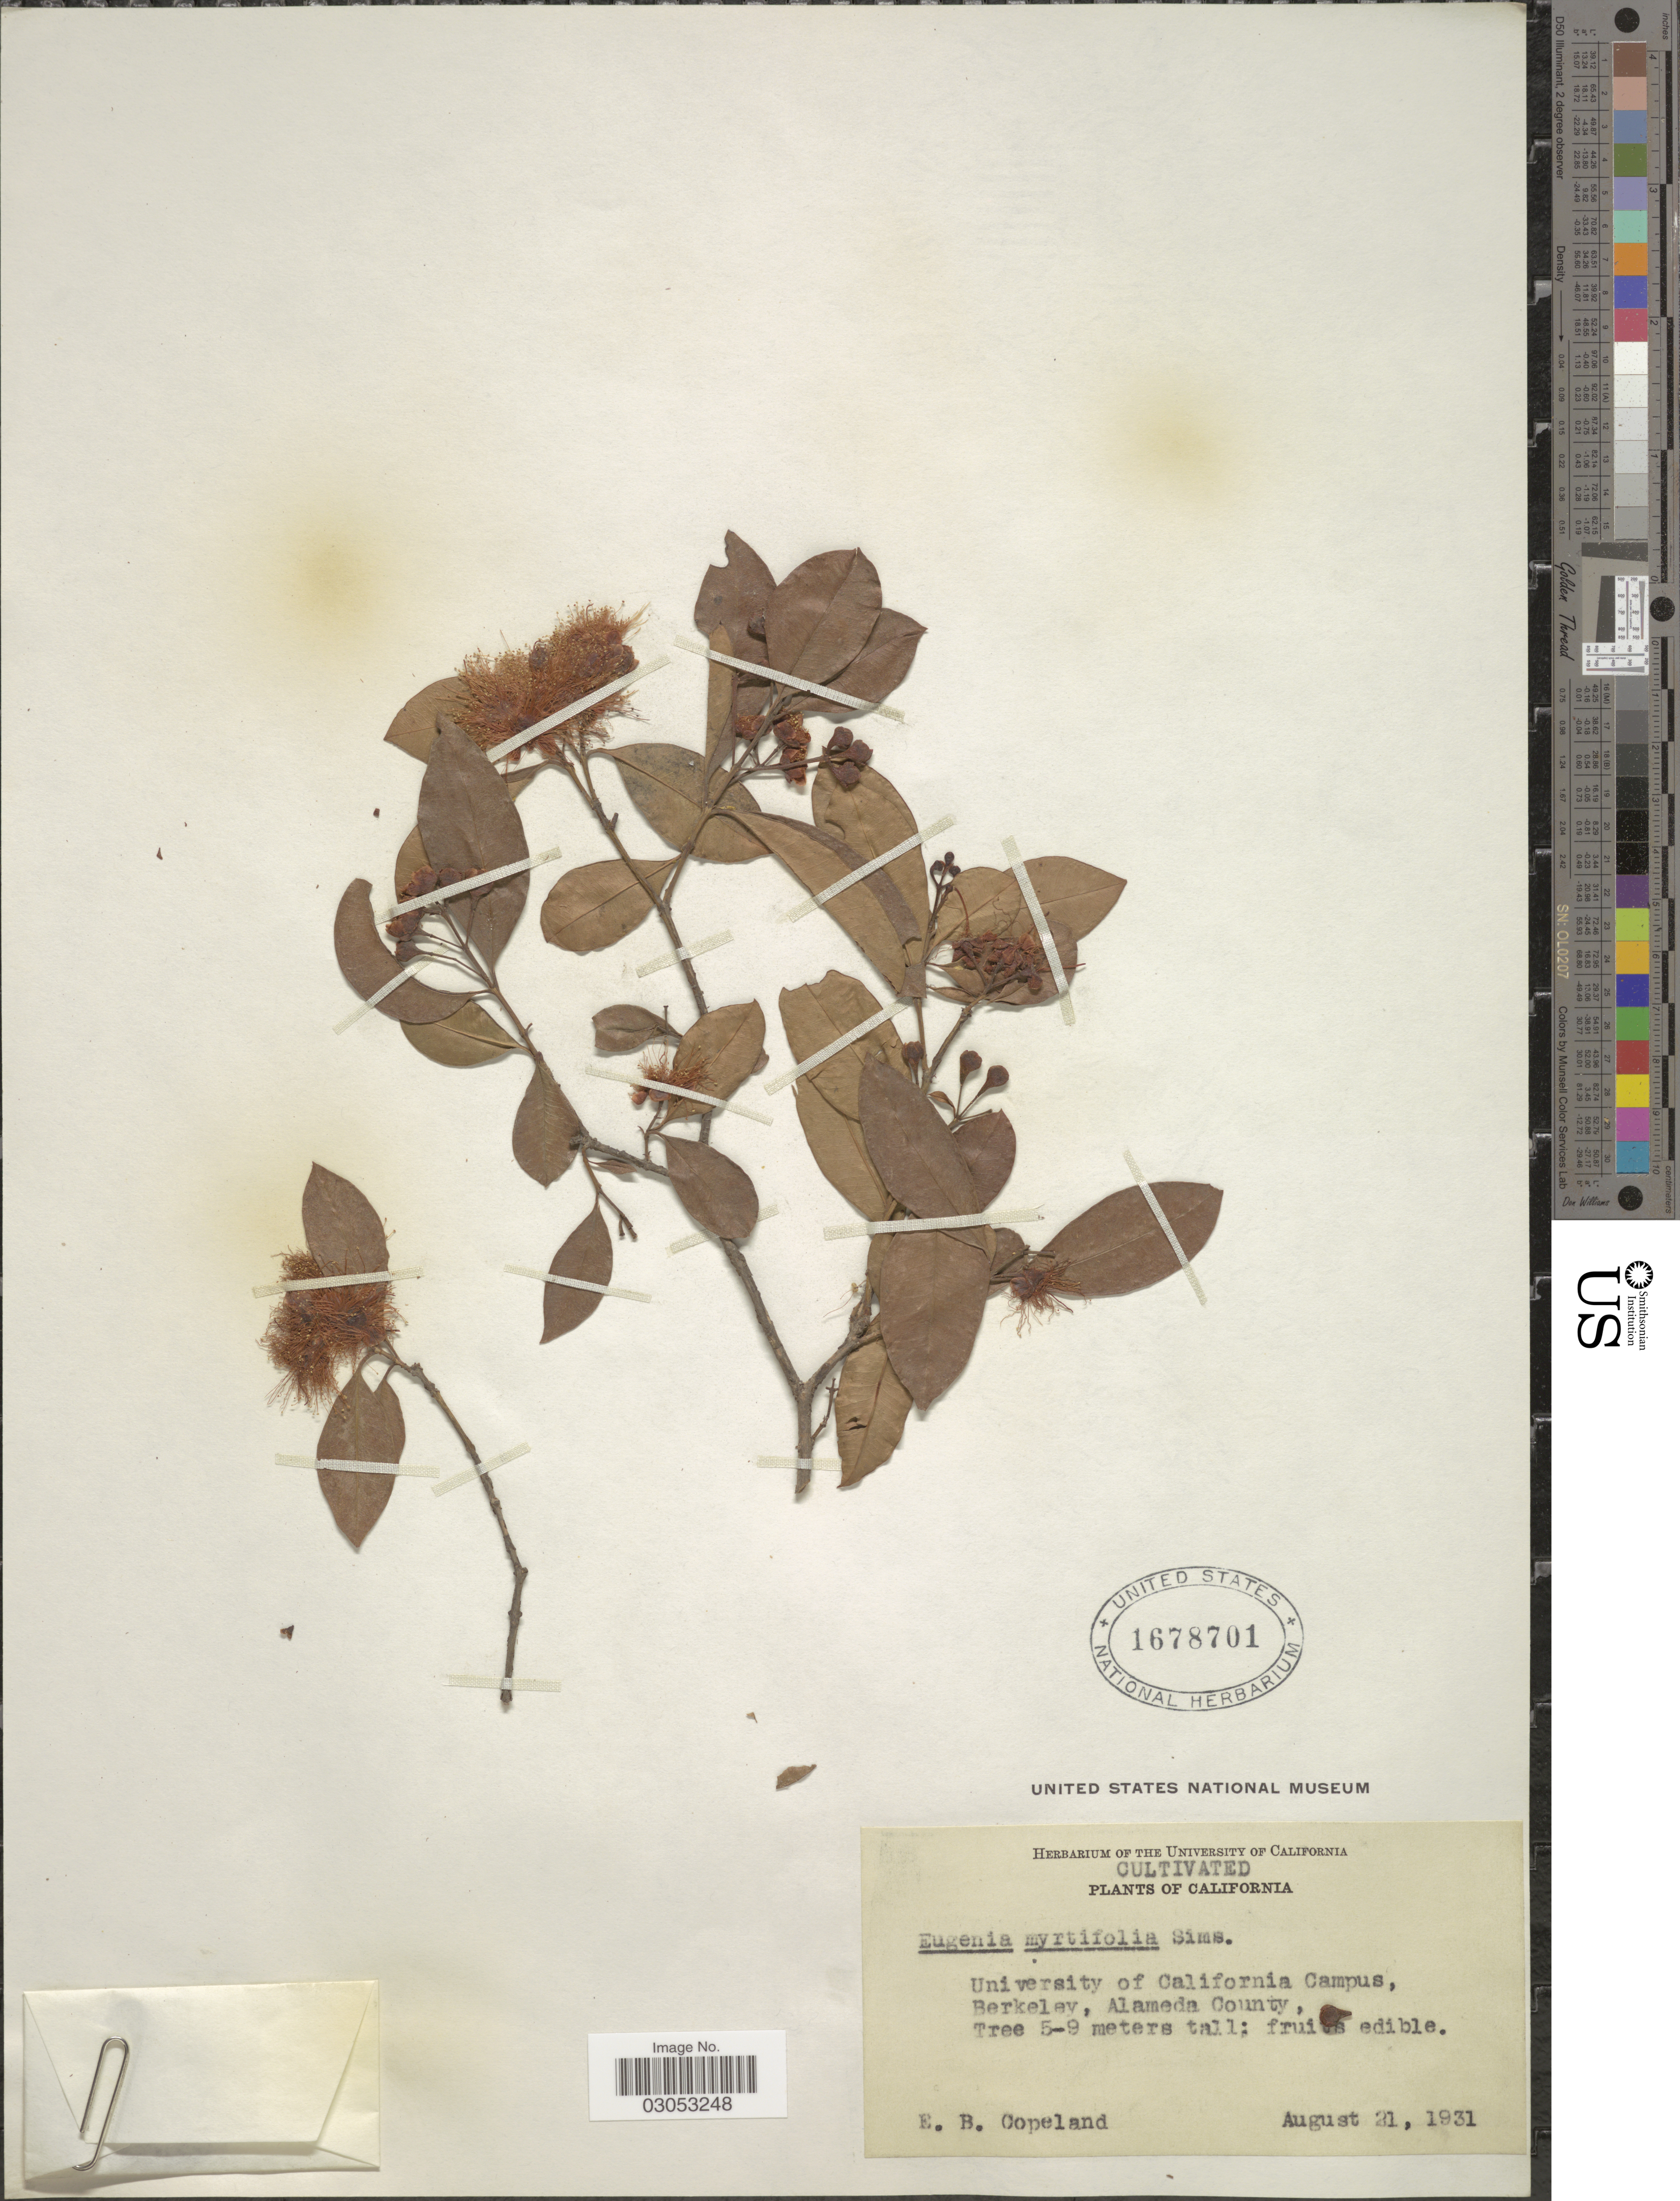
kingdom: Plantae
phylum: Tracheophyta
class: Magnoliopsida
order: Myrtales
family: Myrtaceae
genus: Eugenia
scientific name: Eugenia myrtifolia Sims, nom. illeg. hom.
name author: Sims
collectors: E. B. Copeland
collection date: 1931-08-21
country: United States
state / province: California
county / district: Alameda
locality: University of California Campus, Berkeley, Alameda County.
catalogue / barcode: US 1678701